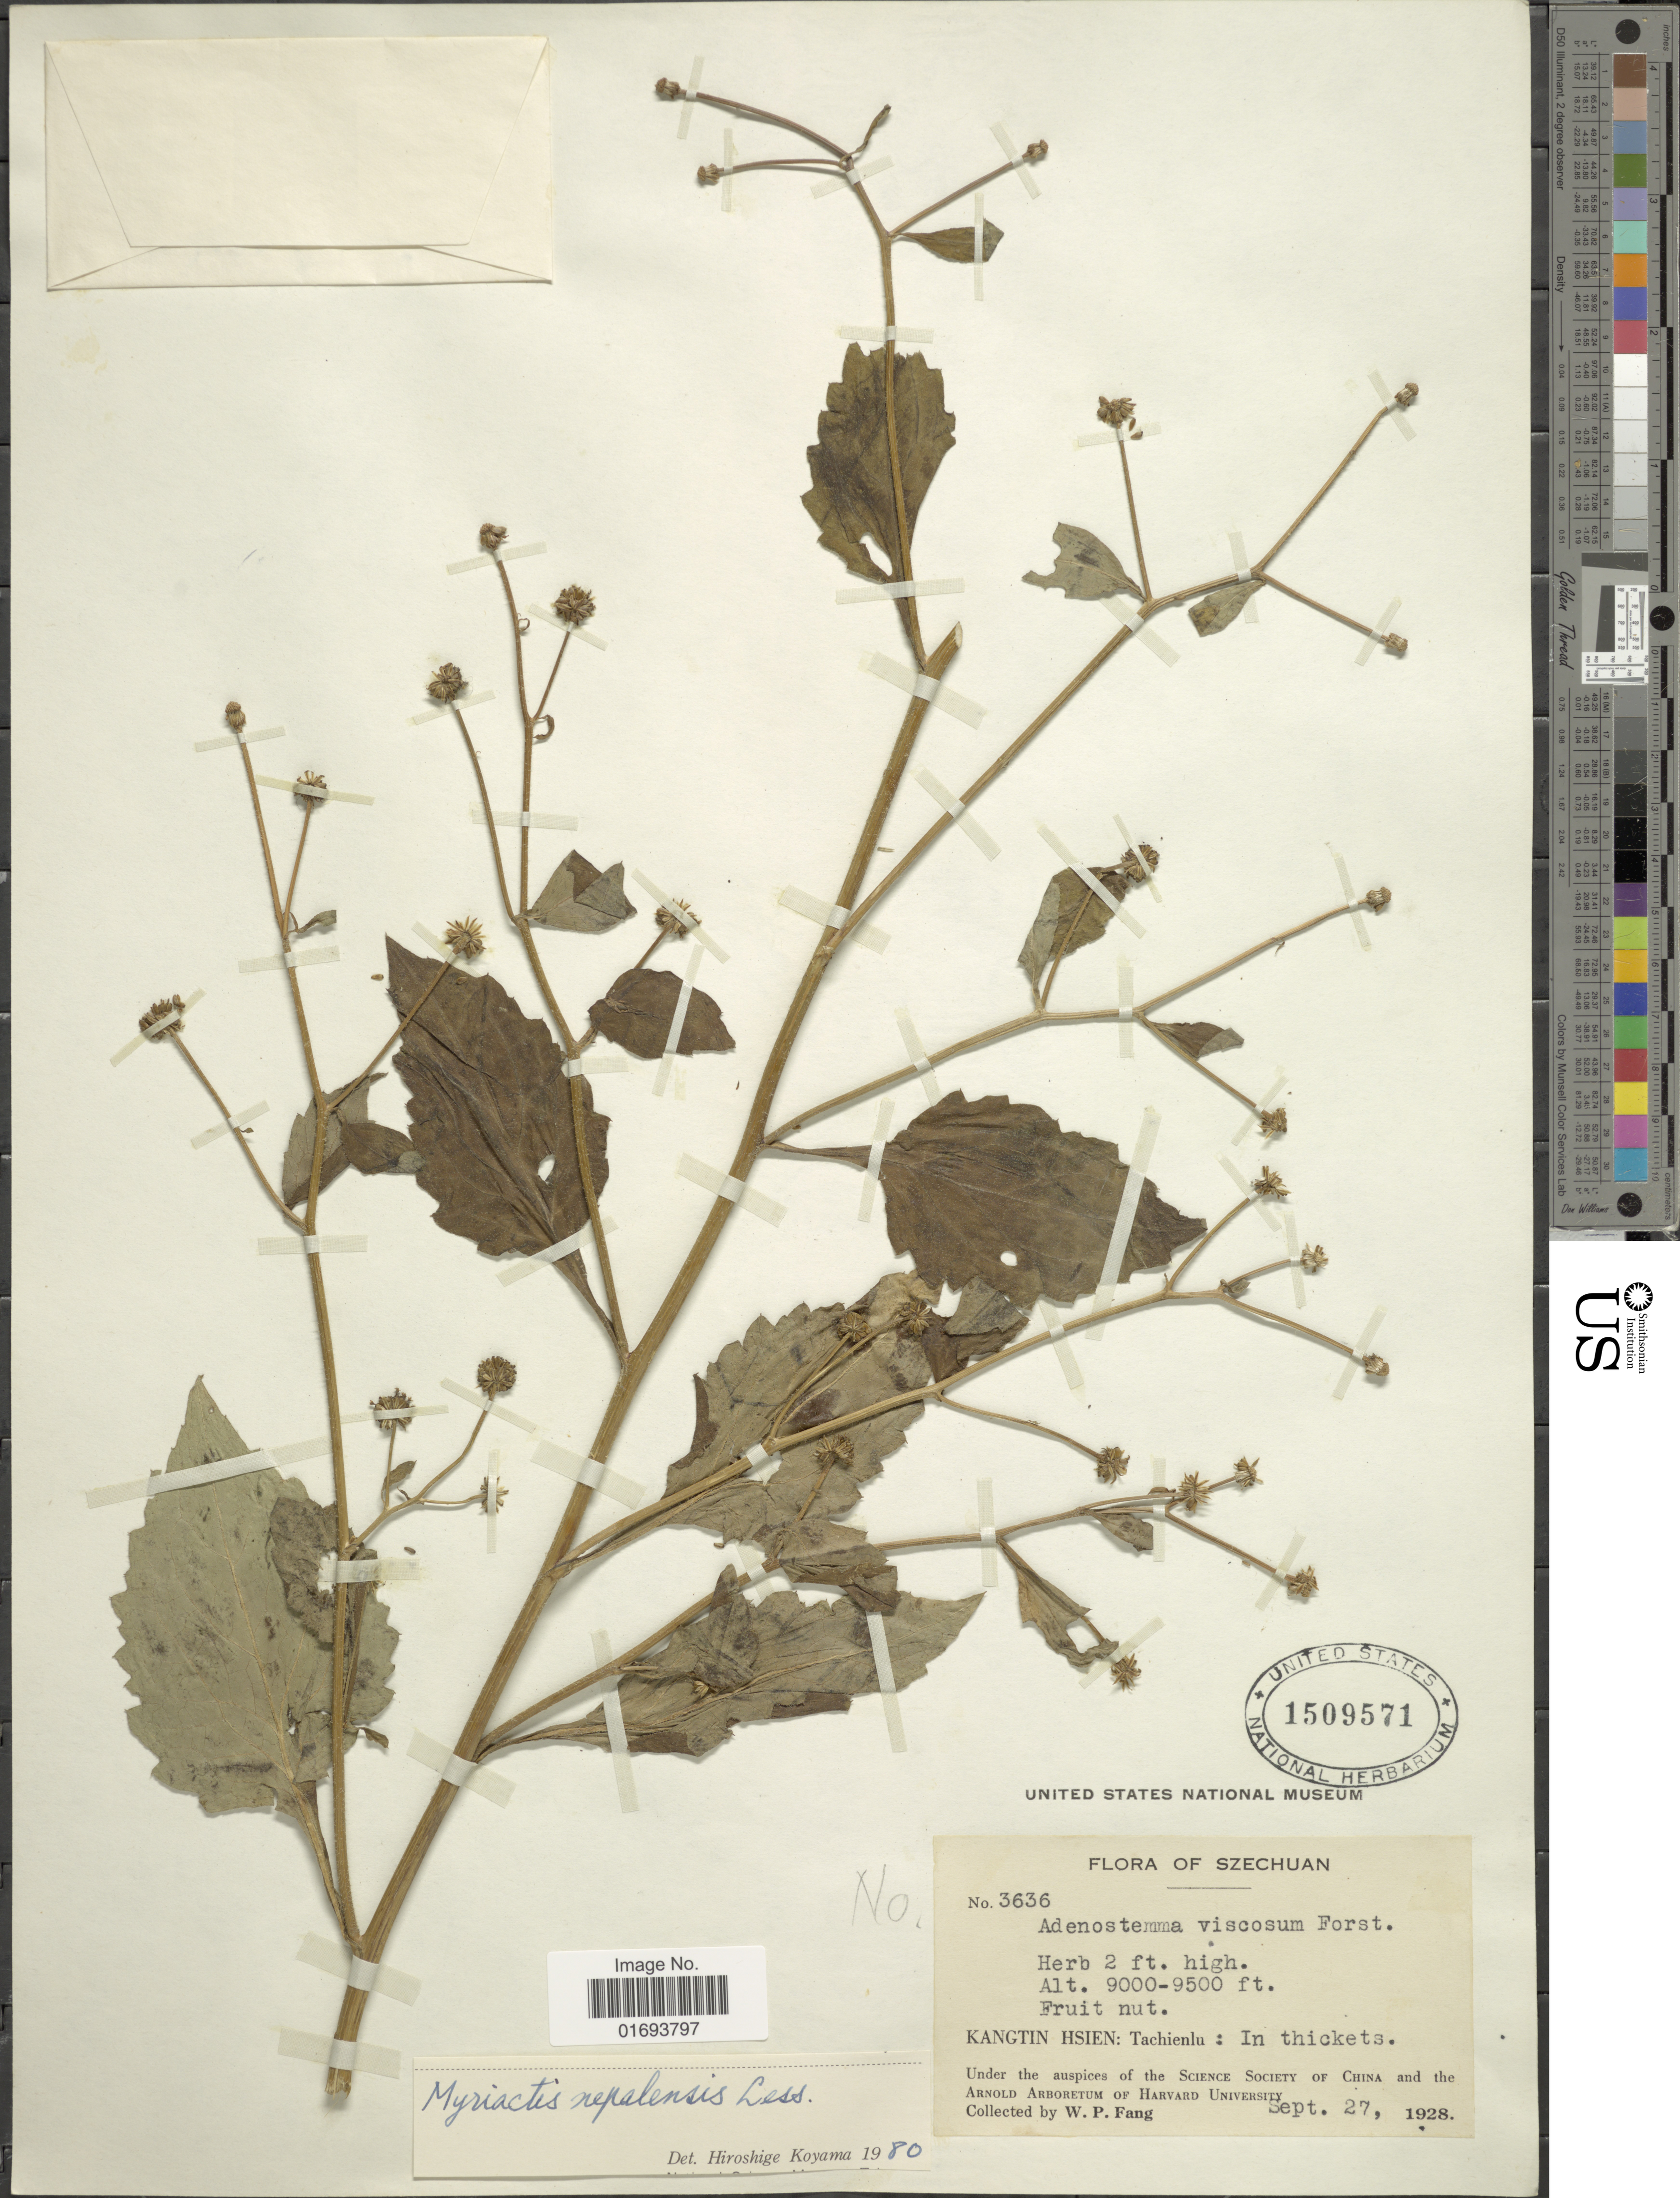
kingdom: Plantae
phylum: Tracheophyta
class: Magnoliopsida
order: Asterales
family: Asteraceae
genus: Myriactis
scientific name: Myriactis nepalensis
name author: Less.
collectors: W. P. Fang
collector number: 3636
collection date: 1928-09-27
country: China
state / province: Sichuan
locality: Szechuan, Kanting Hsien: Tachienlu.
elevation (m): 2743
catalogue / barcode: US 1509571